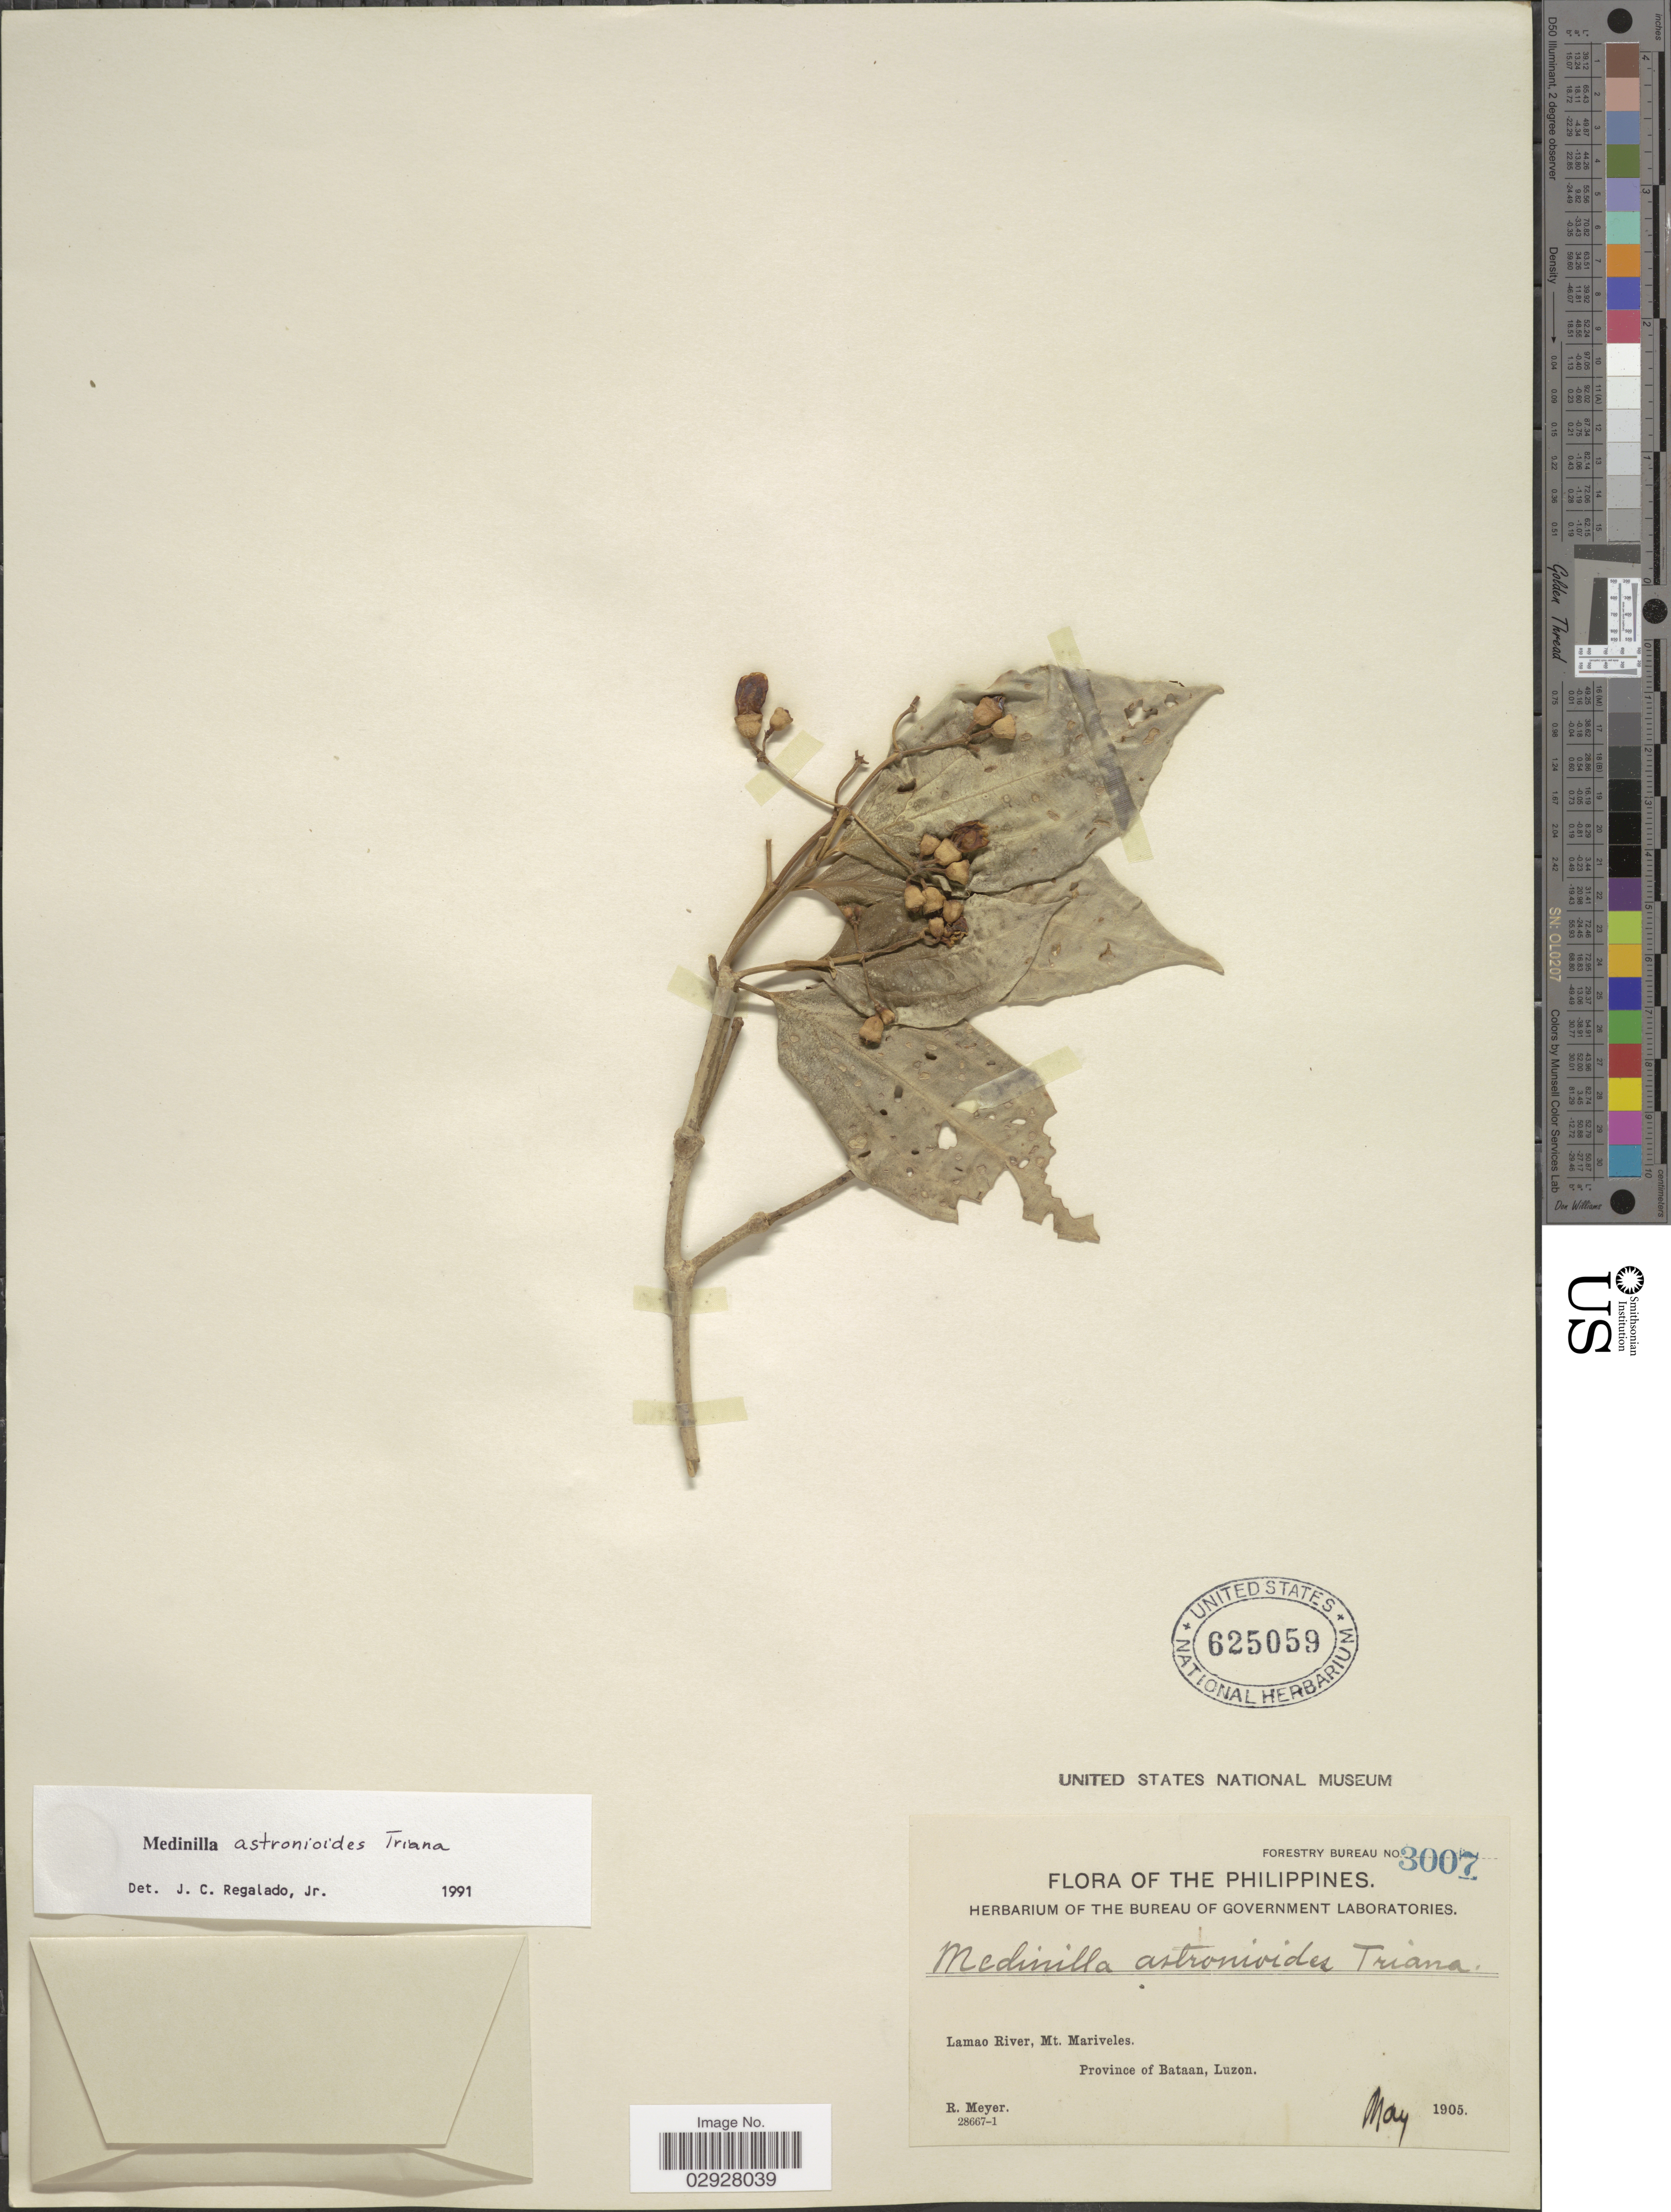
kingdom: Plantae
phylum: Tracheophyta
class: Magnoliopsida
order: Myrtales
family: Melastomataceae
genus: Medinilla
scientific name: Medinilla astronioides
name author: Triana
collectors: R. Meyer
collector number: Forestry Bureau 3007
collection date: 1905-05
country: Philippines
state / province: Central Luzon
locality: Lamao River, Mt. Mariveles, Province of Bataan, Luzon.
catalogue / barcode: US 625059